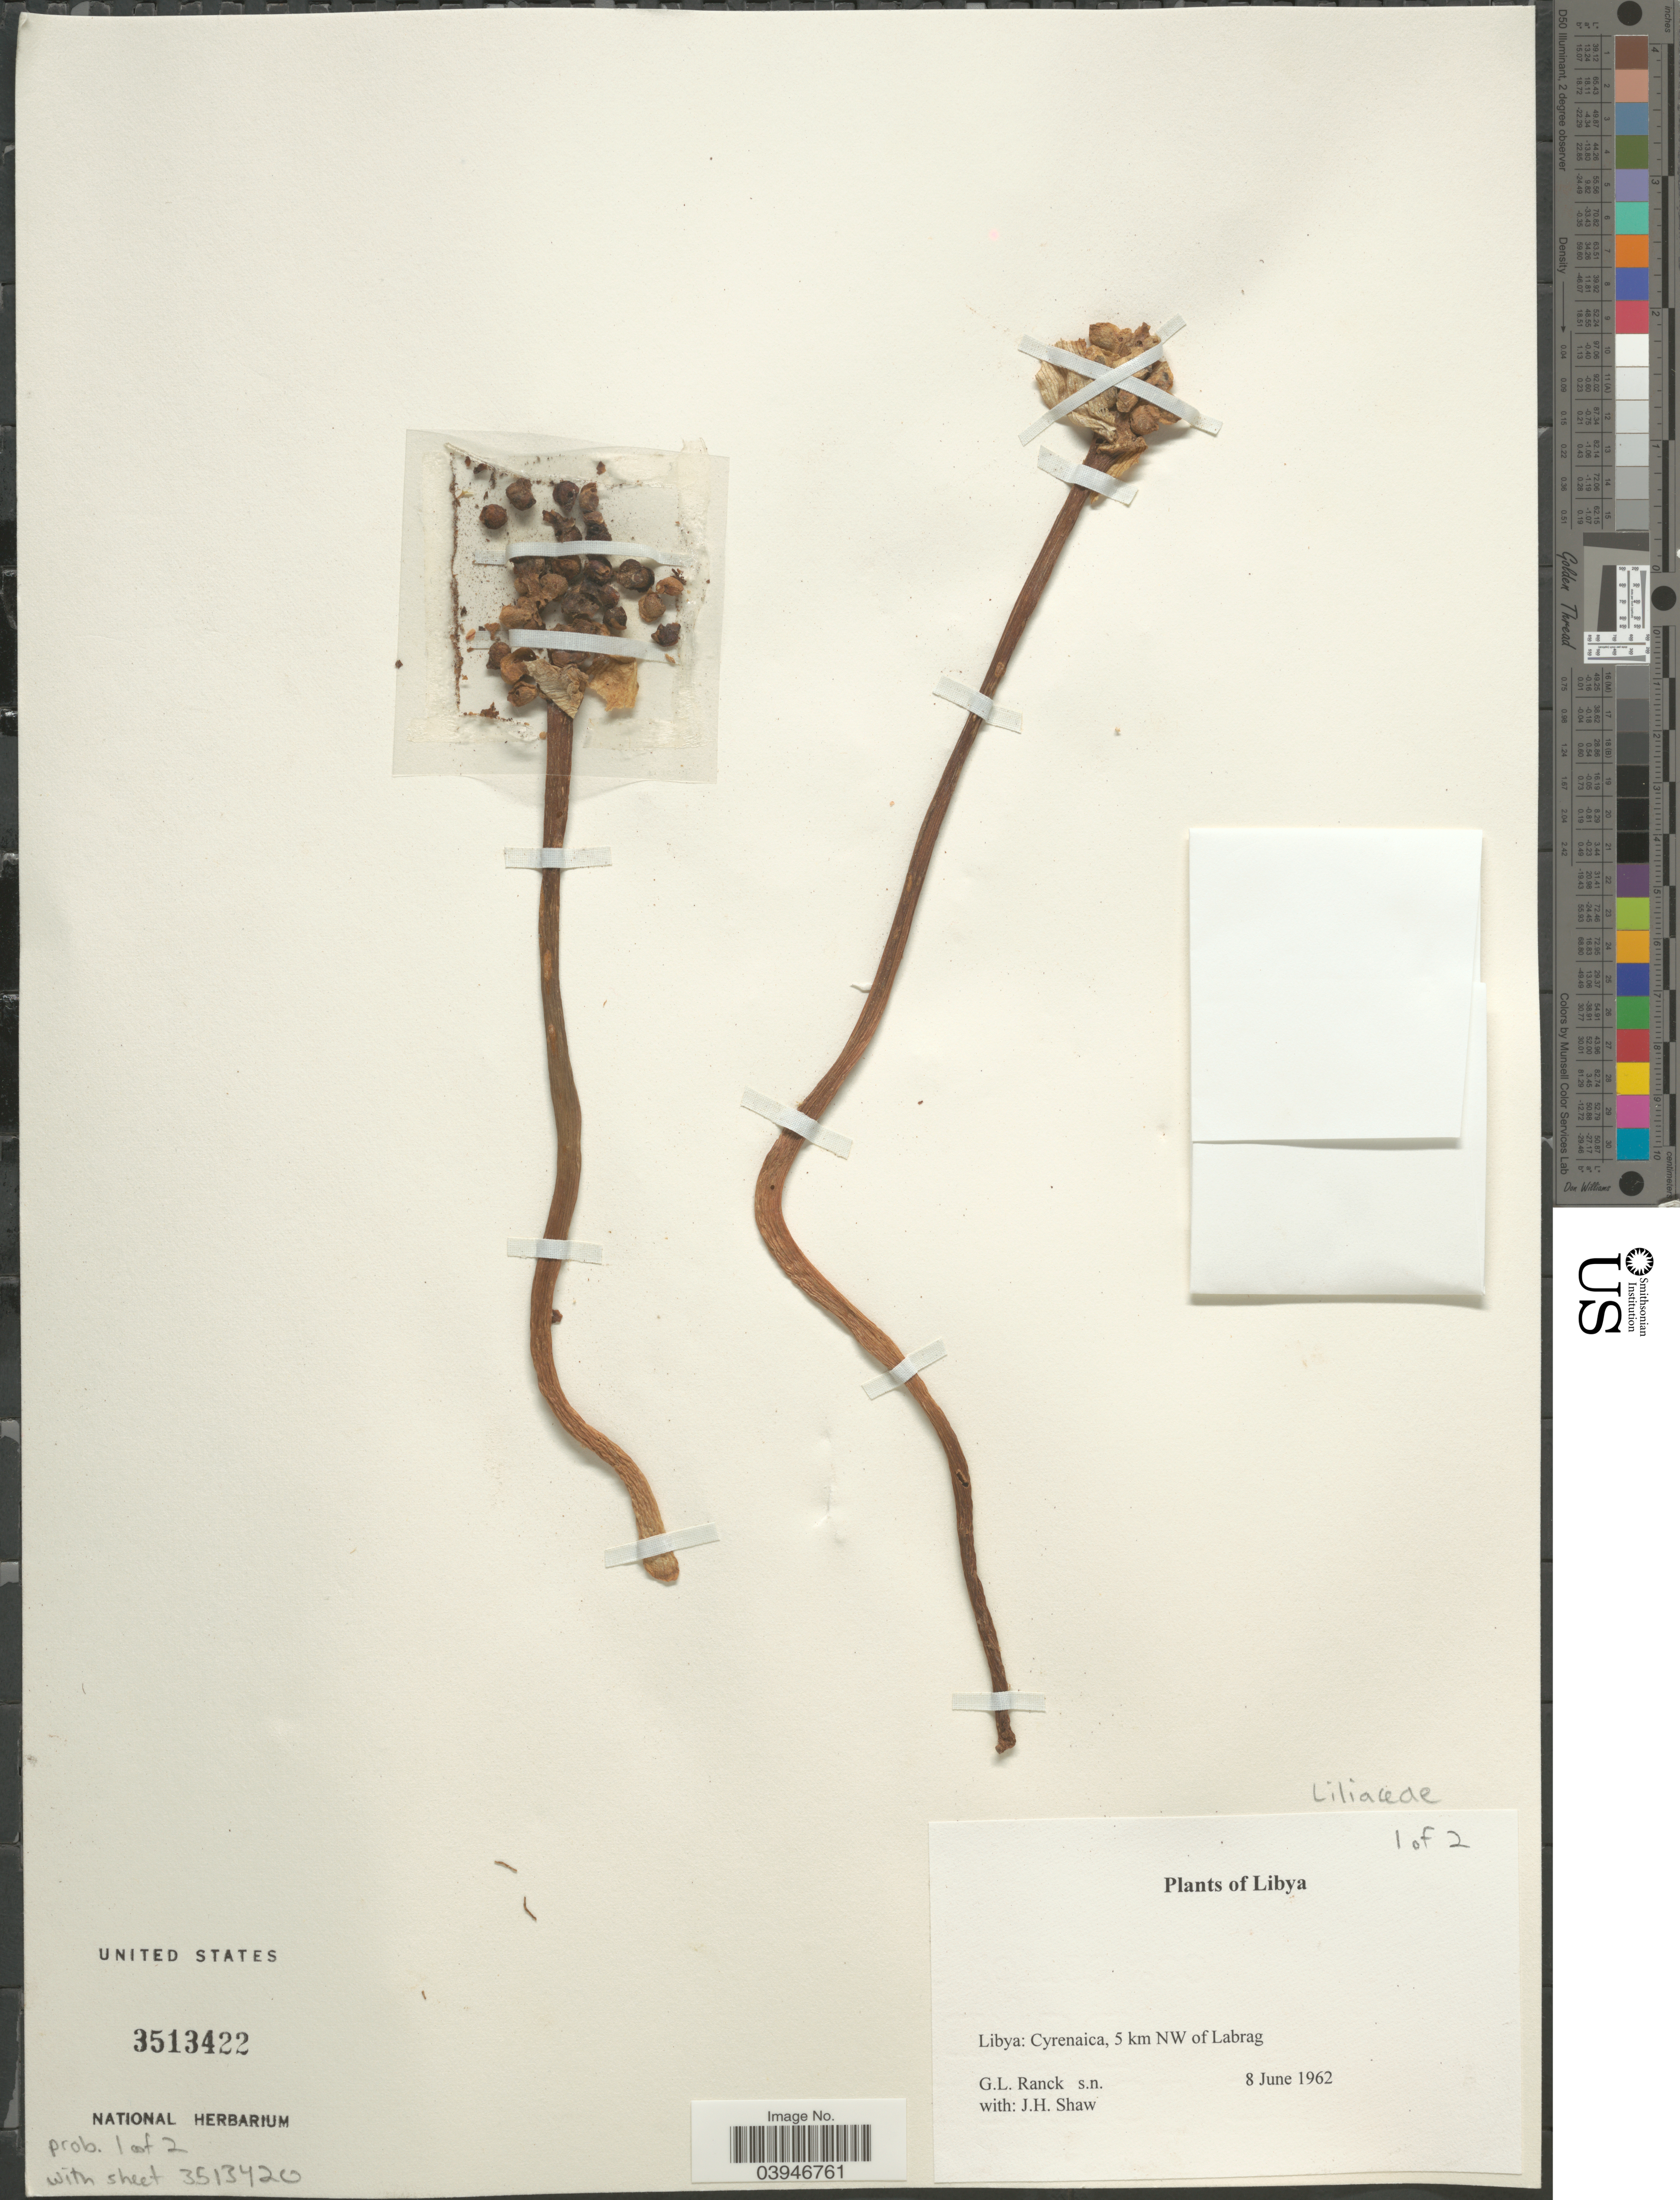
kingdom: Plantae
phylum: Tracheophyta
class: Liliopsida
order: Liliales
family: Liliaceae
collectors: G. Ranck & J. H. Shaw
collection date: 1962-06-08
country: Libya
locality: Cyrenaica, 5 km NW of Labrag.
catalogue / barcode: US 3513422